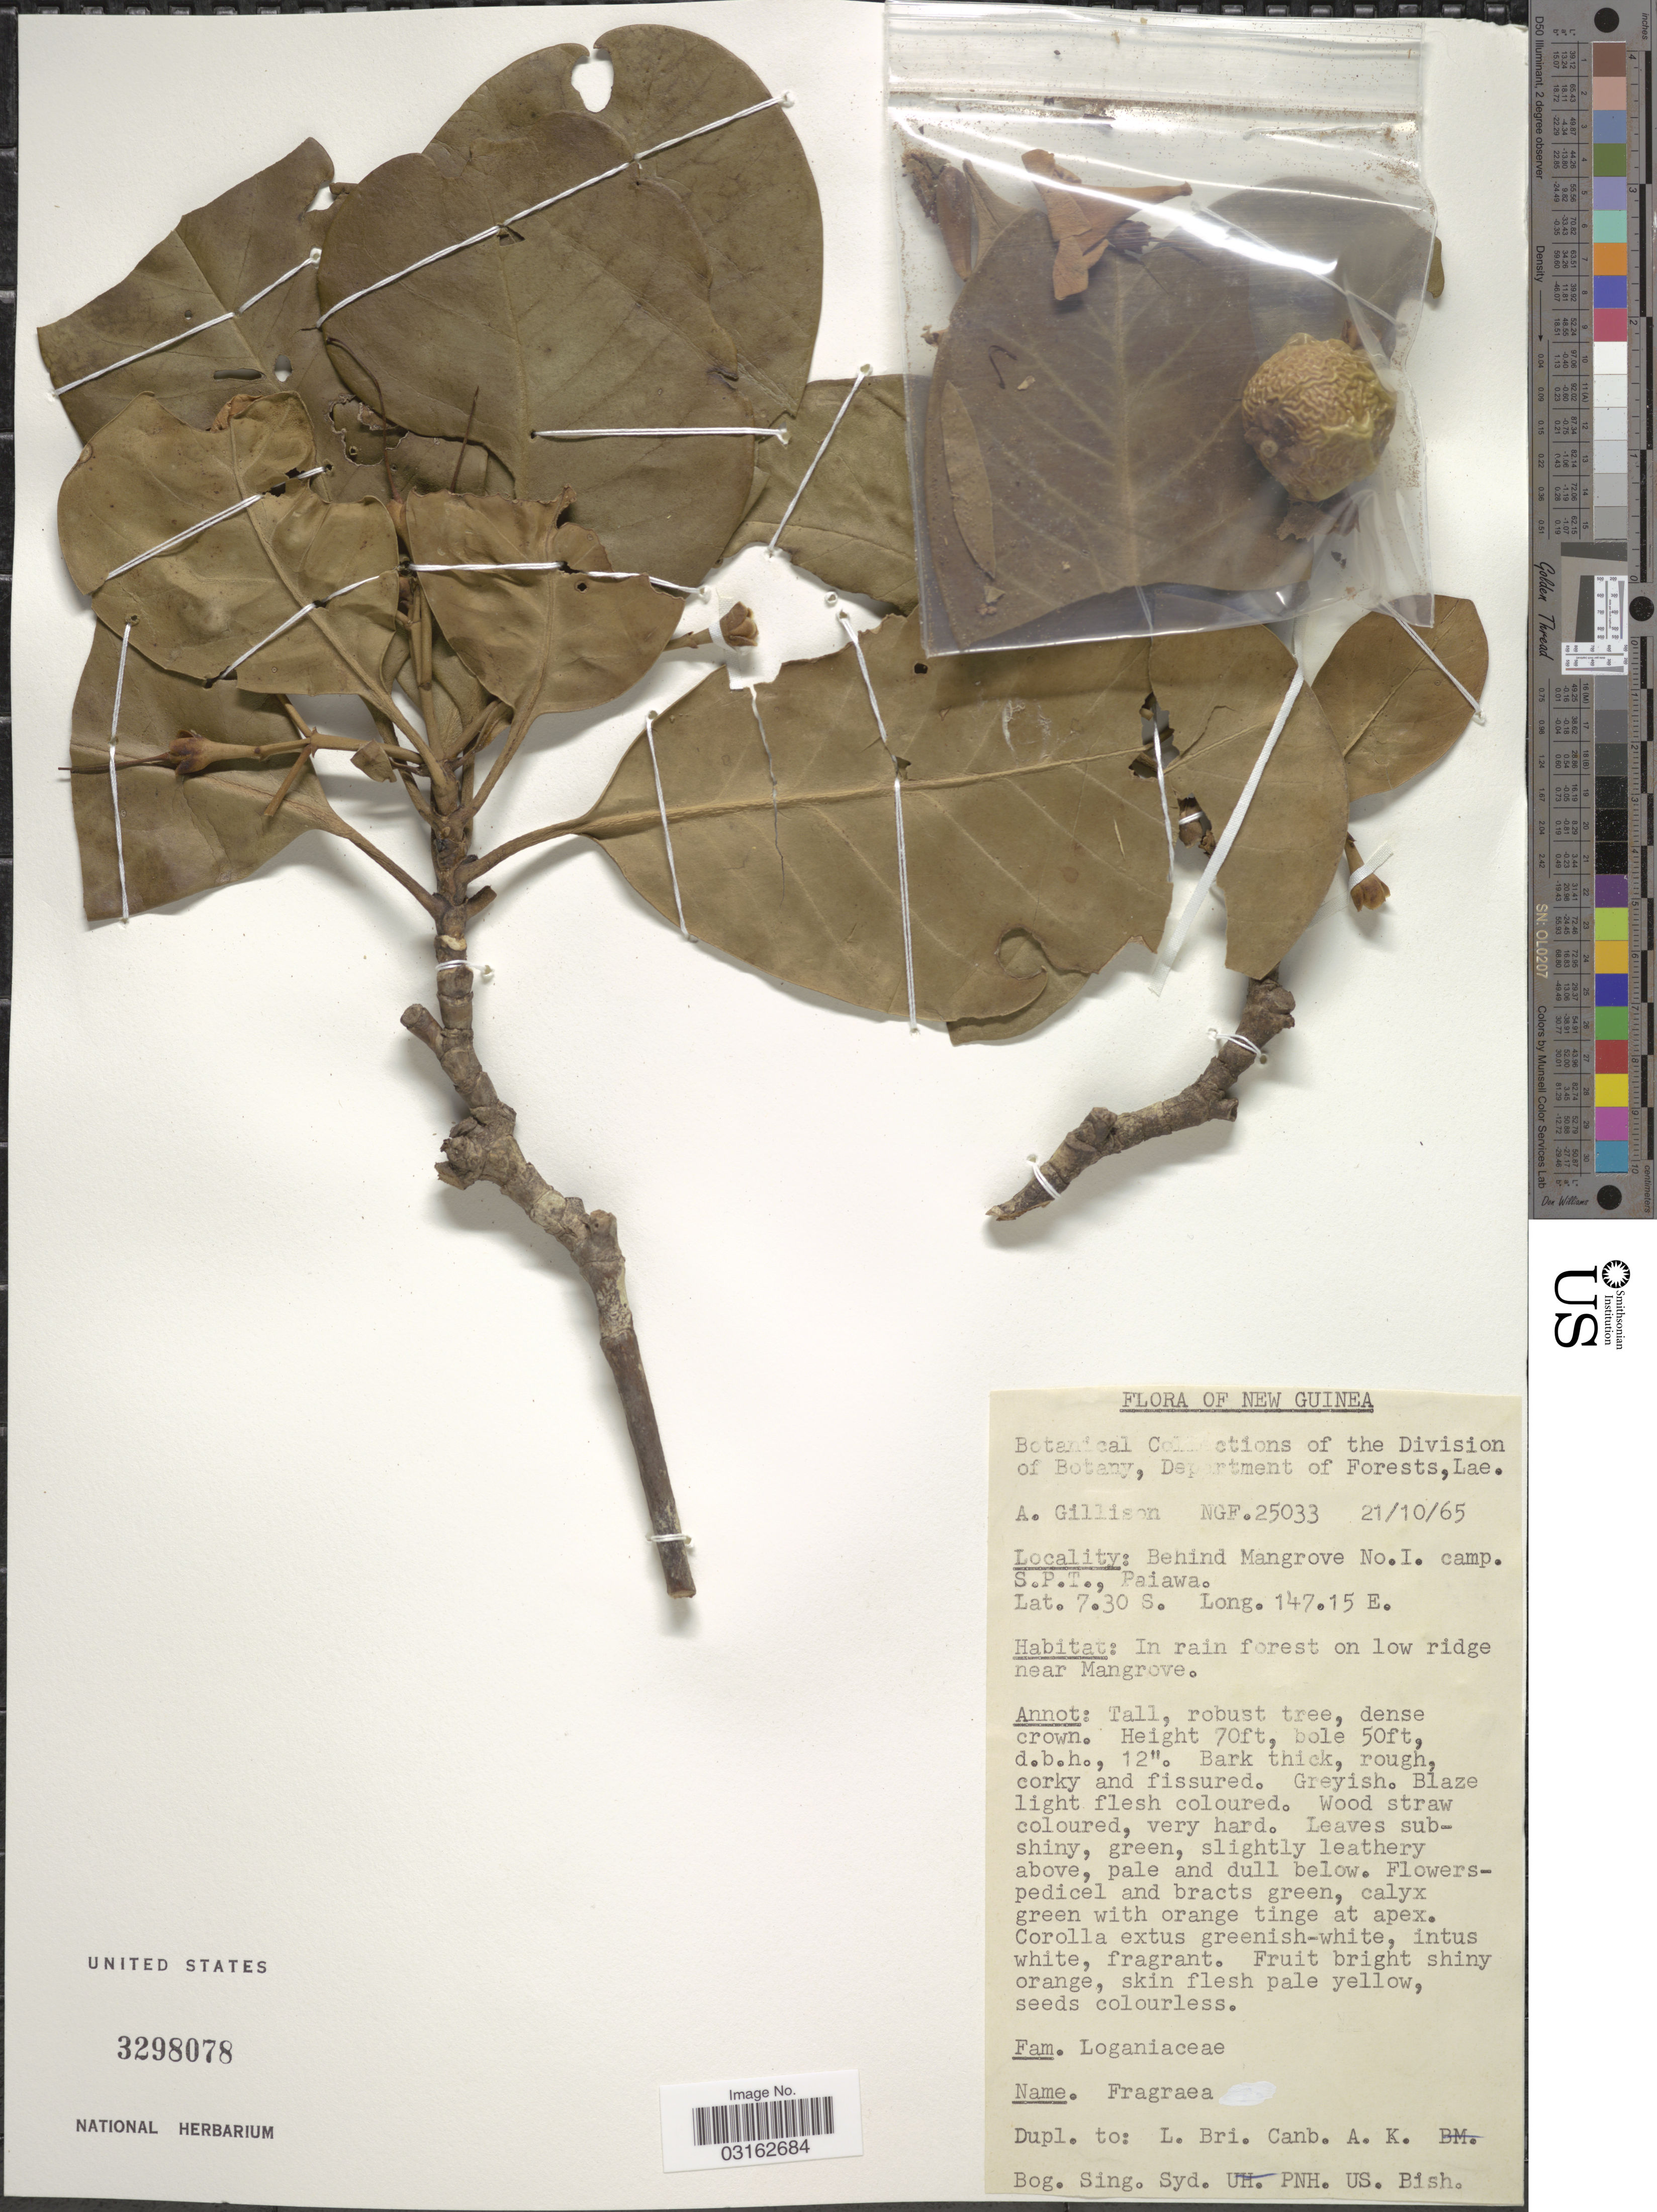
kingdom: Plantae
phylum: Tracheophyta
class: Magnoliopsida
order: Gentianales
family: Gentianaceae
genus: Fagraea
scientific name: Fagraea sp.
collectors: A. Gillison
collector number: NGF 25033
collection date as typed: Transcribed d/m/y: 21/10/65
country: Papua New Guinea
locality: New Guinea, Behind Mangrove No. I, camp. S.P.T., Paiawa, In rain forest on low ridge near Mangrove.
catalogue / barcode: US 3298078